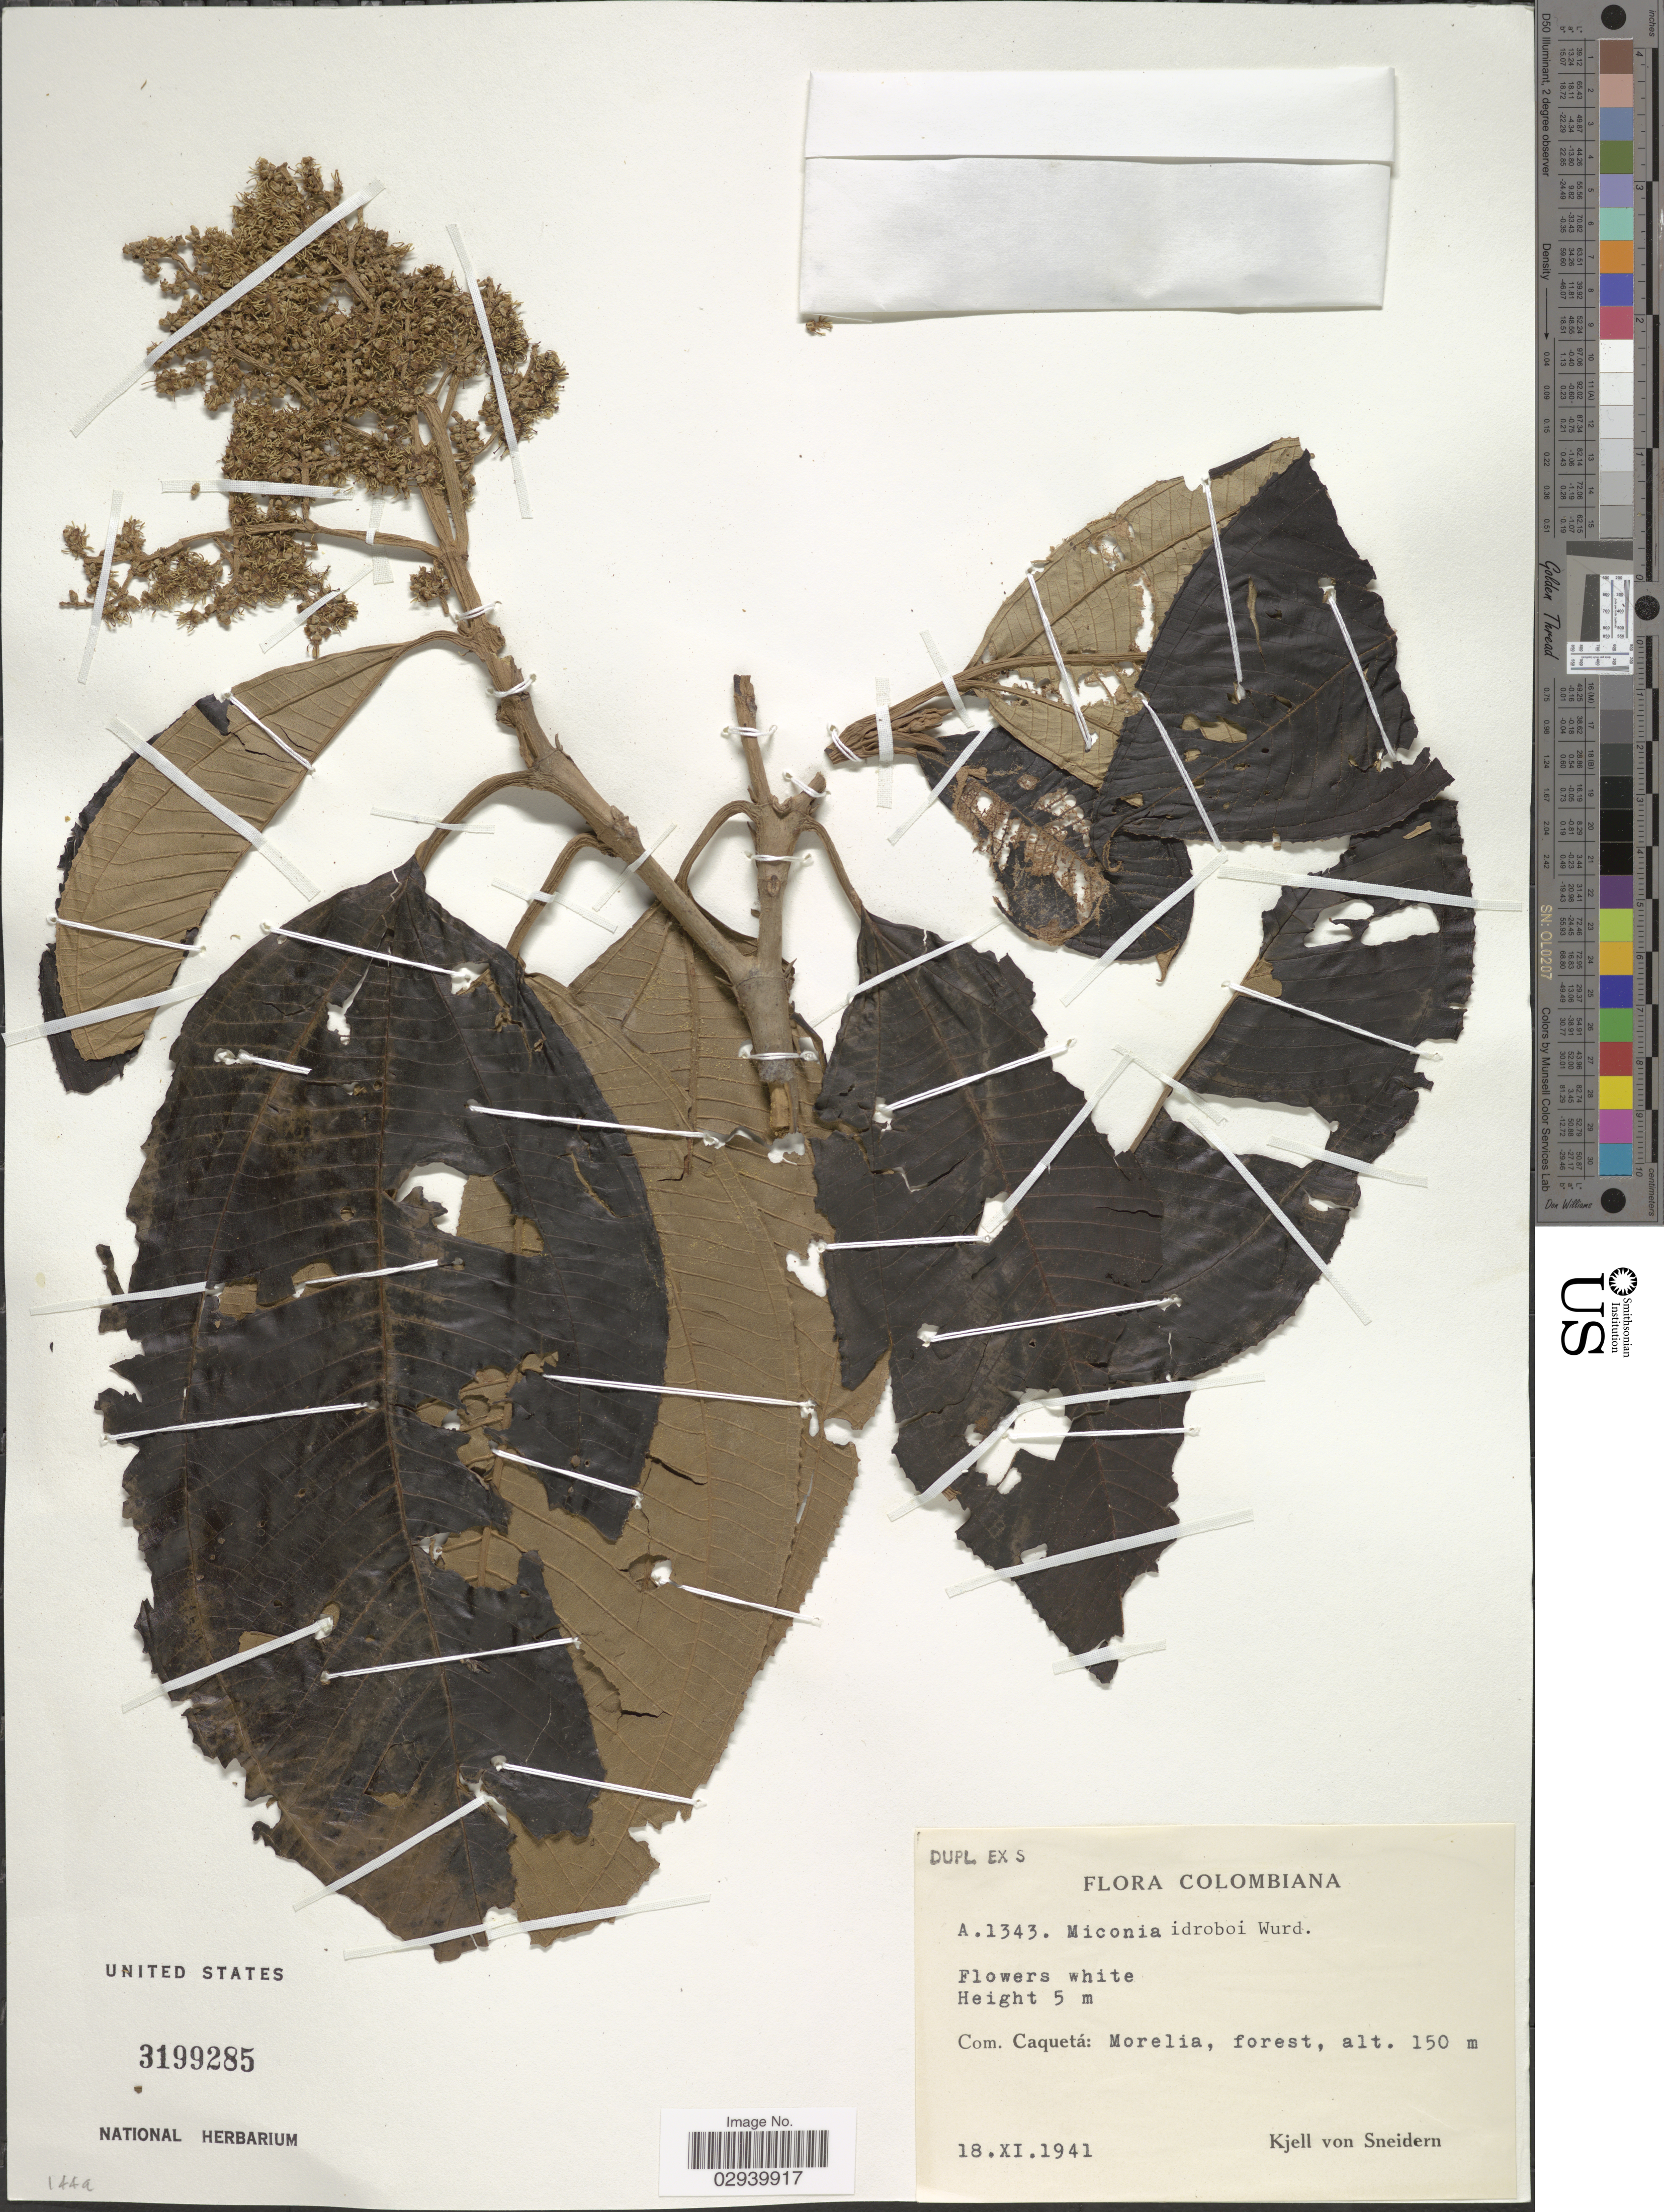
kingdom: Plantae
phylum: Tracheophyta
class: Magnoliopsida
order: Myrtales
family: Melastomataceae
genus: Miconia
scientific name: Miconia idroboi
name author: Wurdack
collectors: K. von Sneidern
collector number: A1343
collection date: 1941-11-18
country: Colombia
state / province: Caquetá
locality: Com. Caquetá: Morelia.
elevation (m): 150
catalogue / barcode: US 3199285